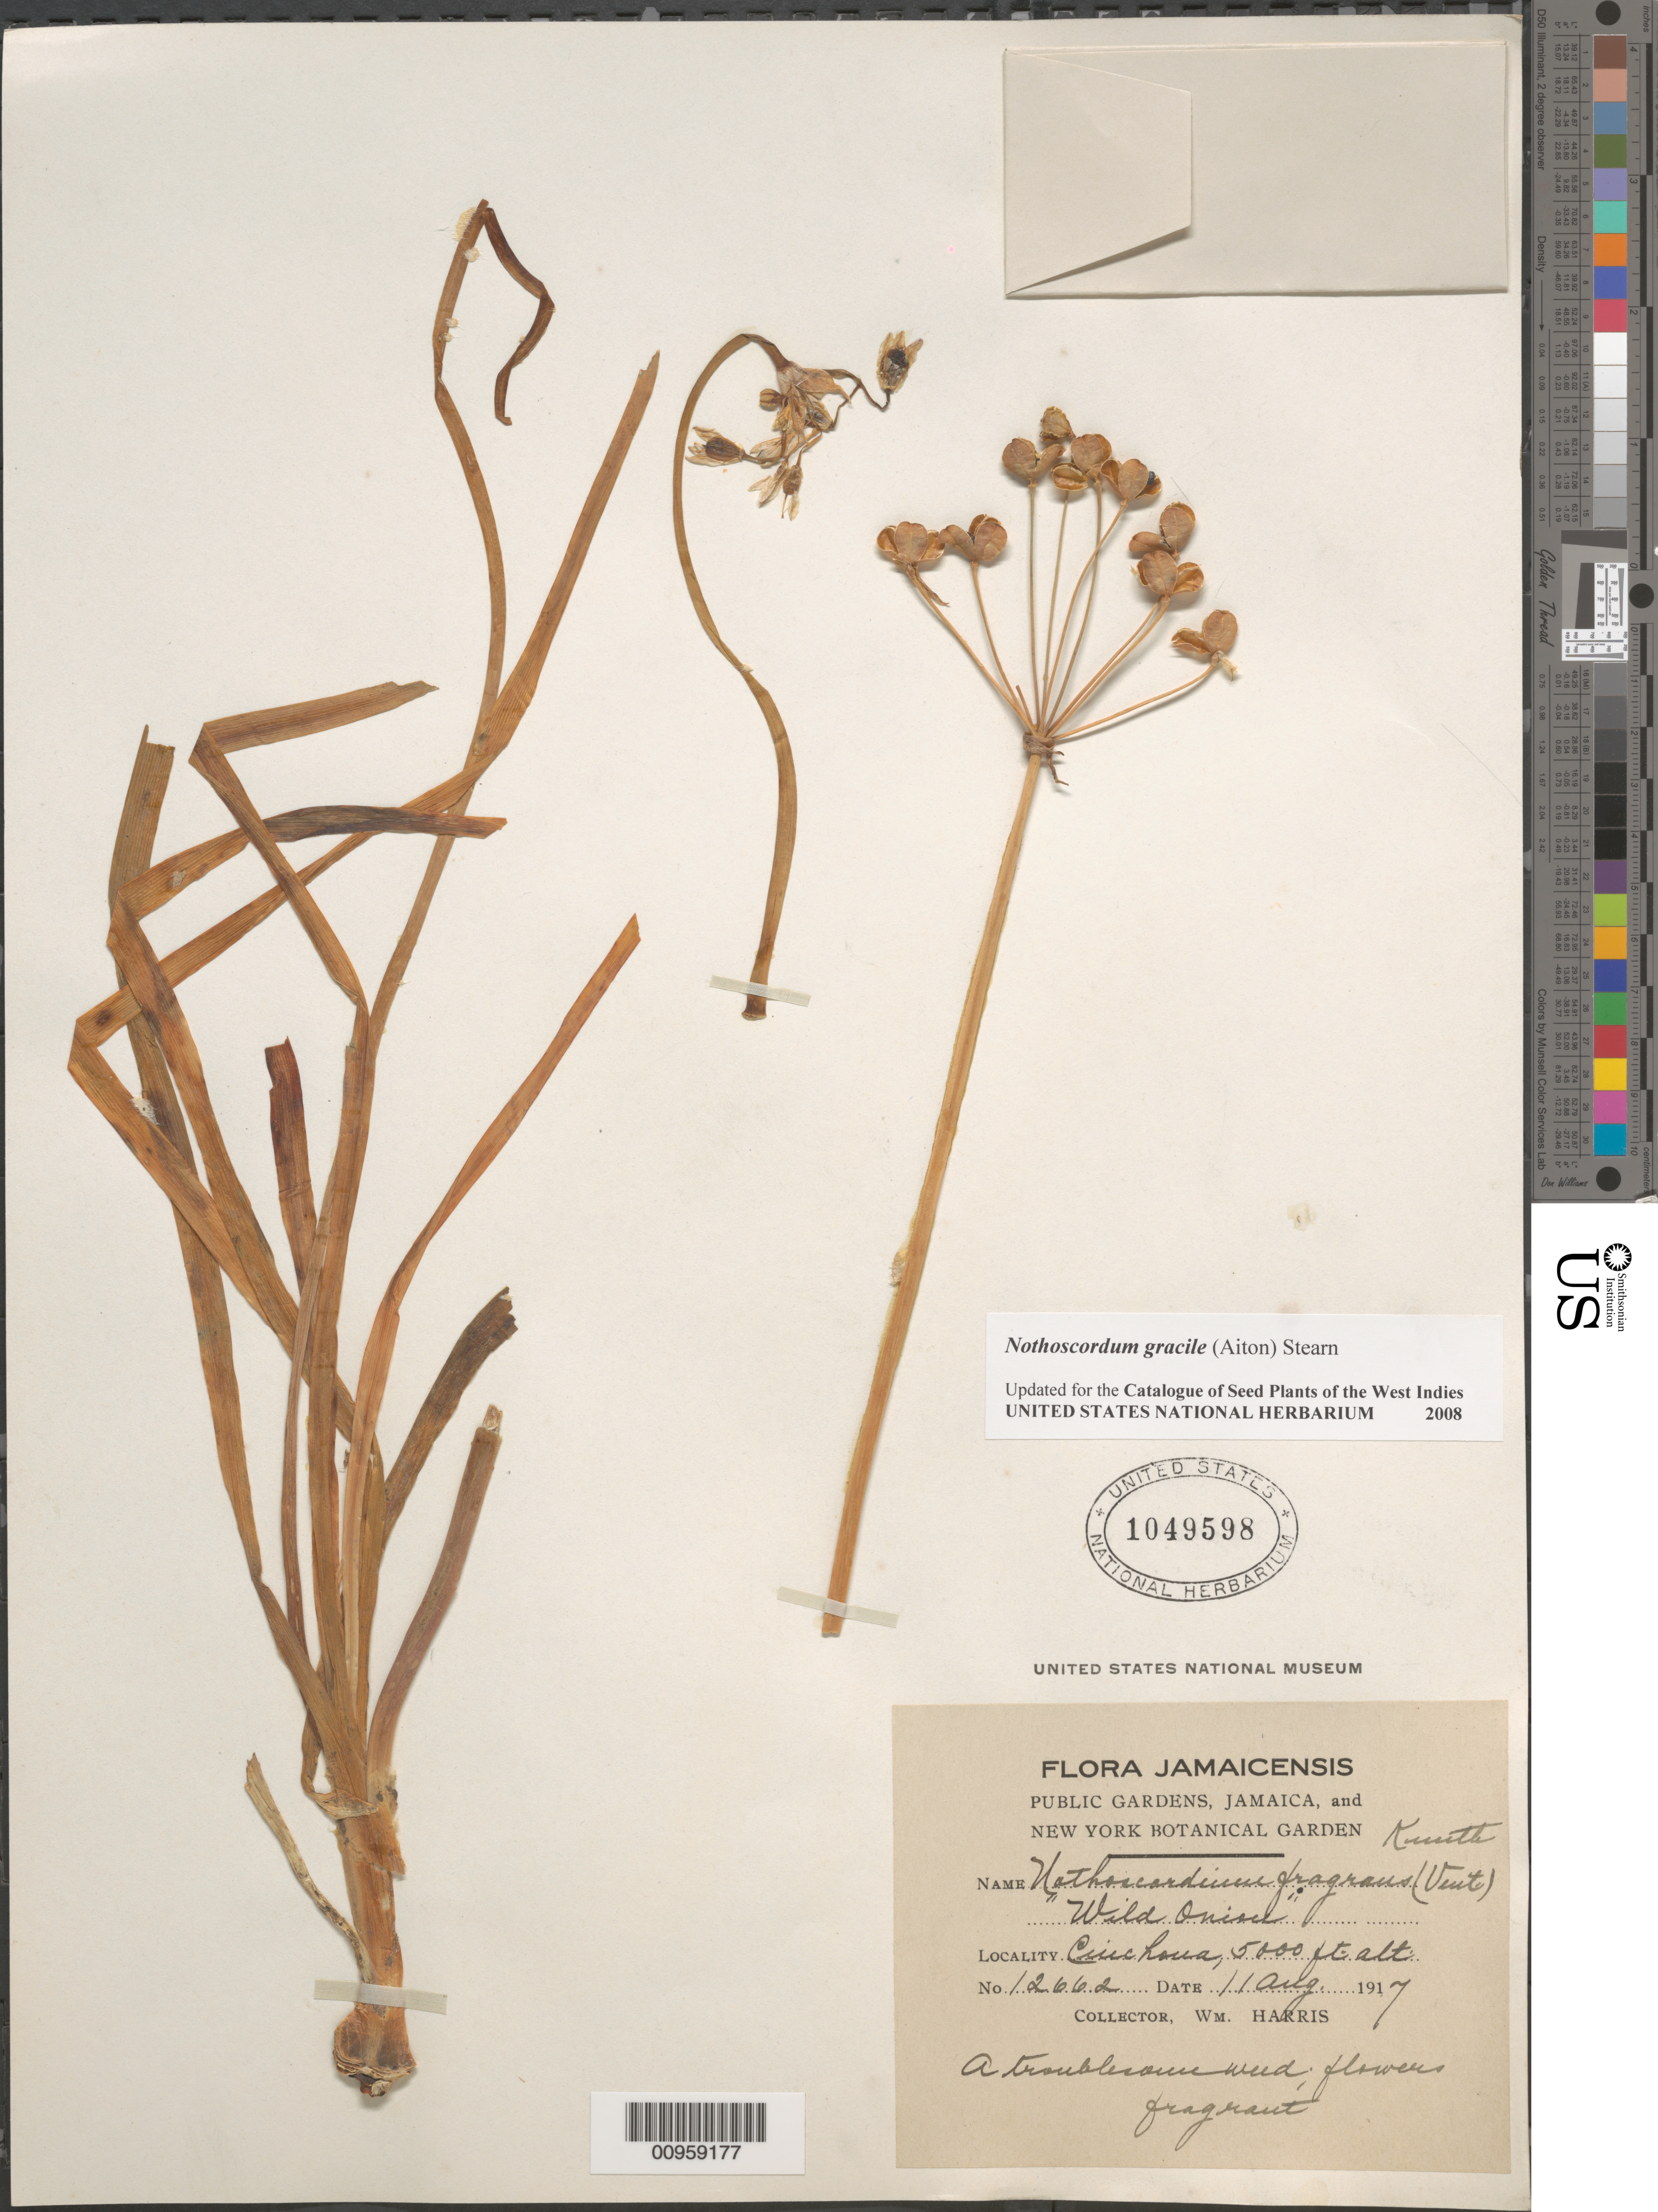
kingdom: Plantae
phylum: Tracheophyta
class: Liliopsida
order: Asparagales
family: Amaryllidaceae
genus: Allium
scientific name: Allium sp.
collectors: W. H. Harris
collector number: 12662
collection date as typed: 11 Aug 1917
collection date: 1917-08-11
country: Jamaica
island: Jamaica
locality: Cinchona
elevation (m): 1524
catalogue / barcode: US 1049598